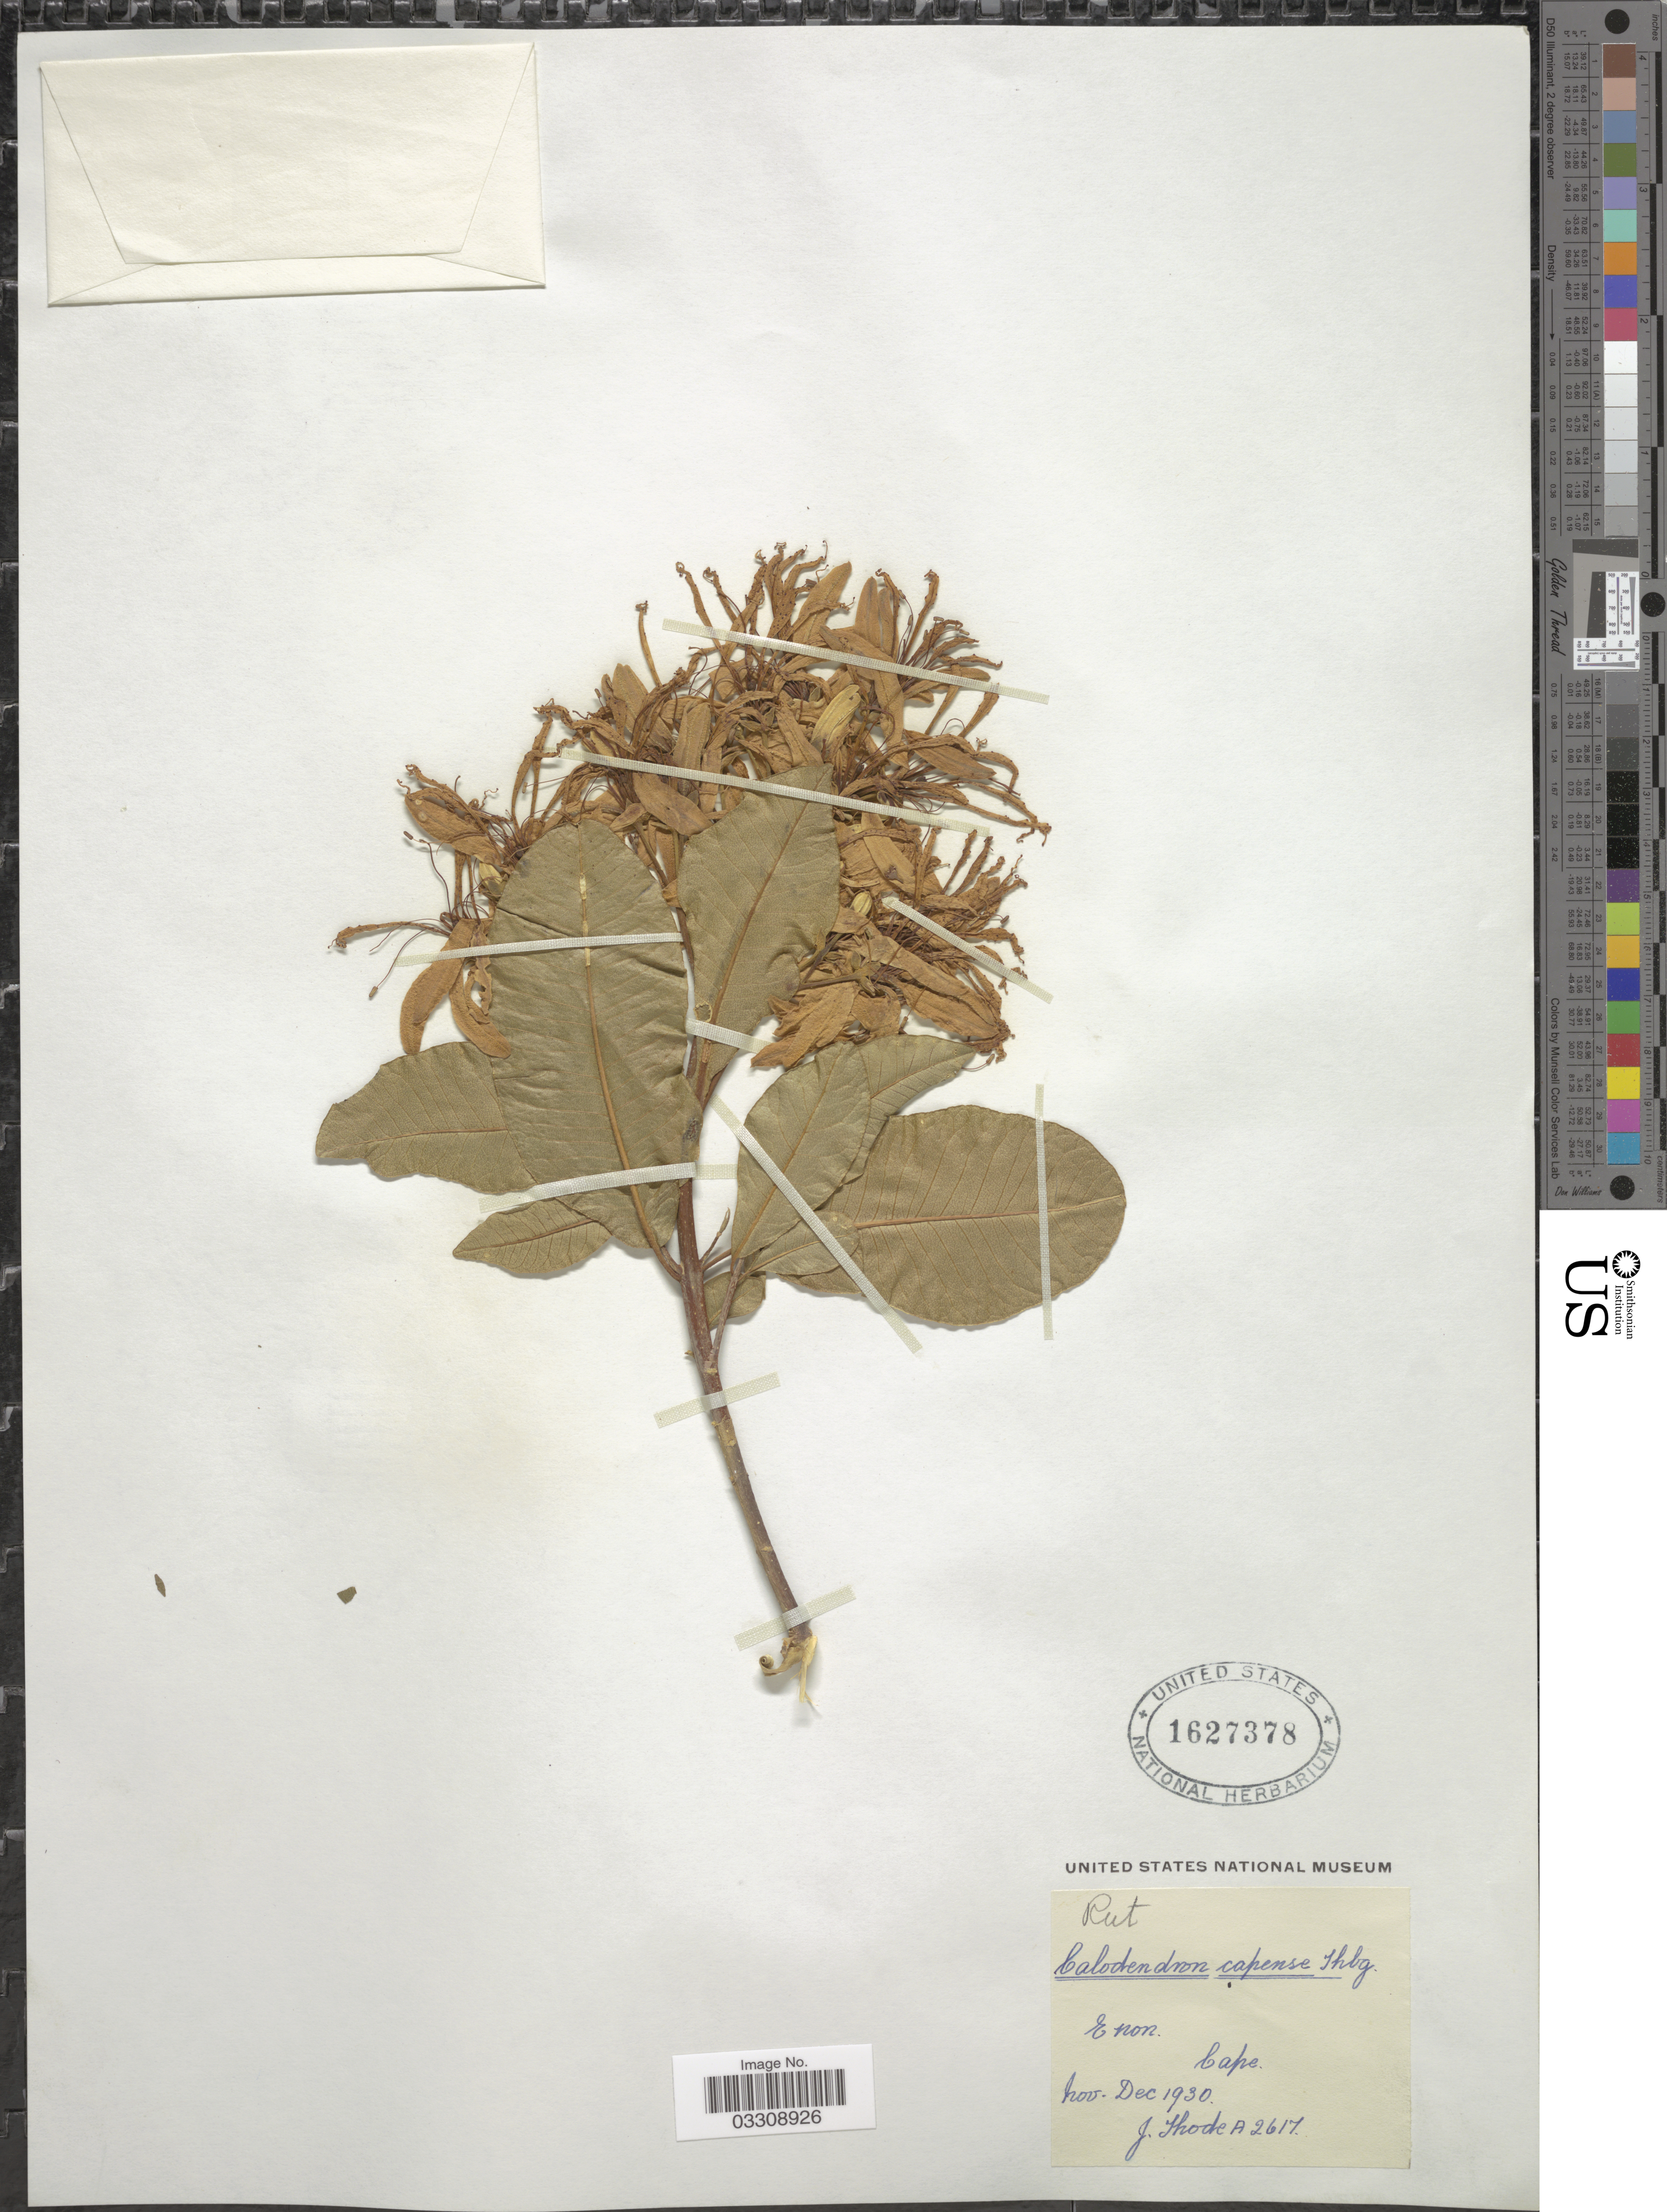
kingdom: Plantae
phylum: Tracheophyta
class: Magnoliopsida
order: Sapindales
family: Rutaceae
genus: Calodendrum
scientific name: Calodendrum capense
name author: (L. f.) Thunb.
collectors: J. Thode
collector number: A2617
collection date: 1930-11/1930-12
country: South Africa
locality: Enon. Cape.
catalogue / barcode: US 1627378